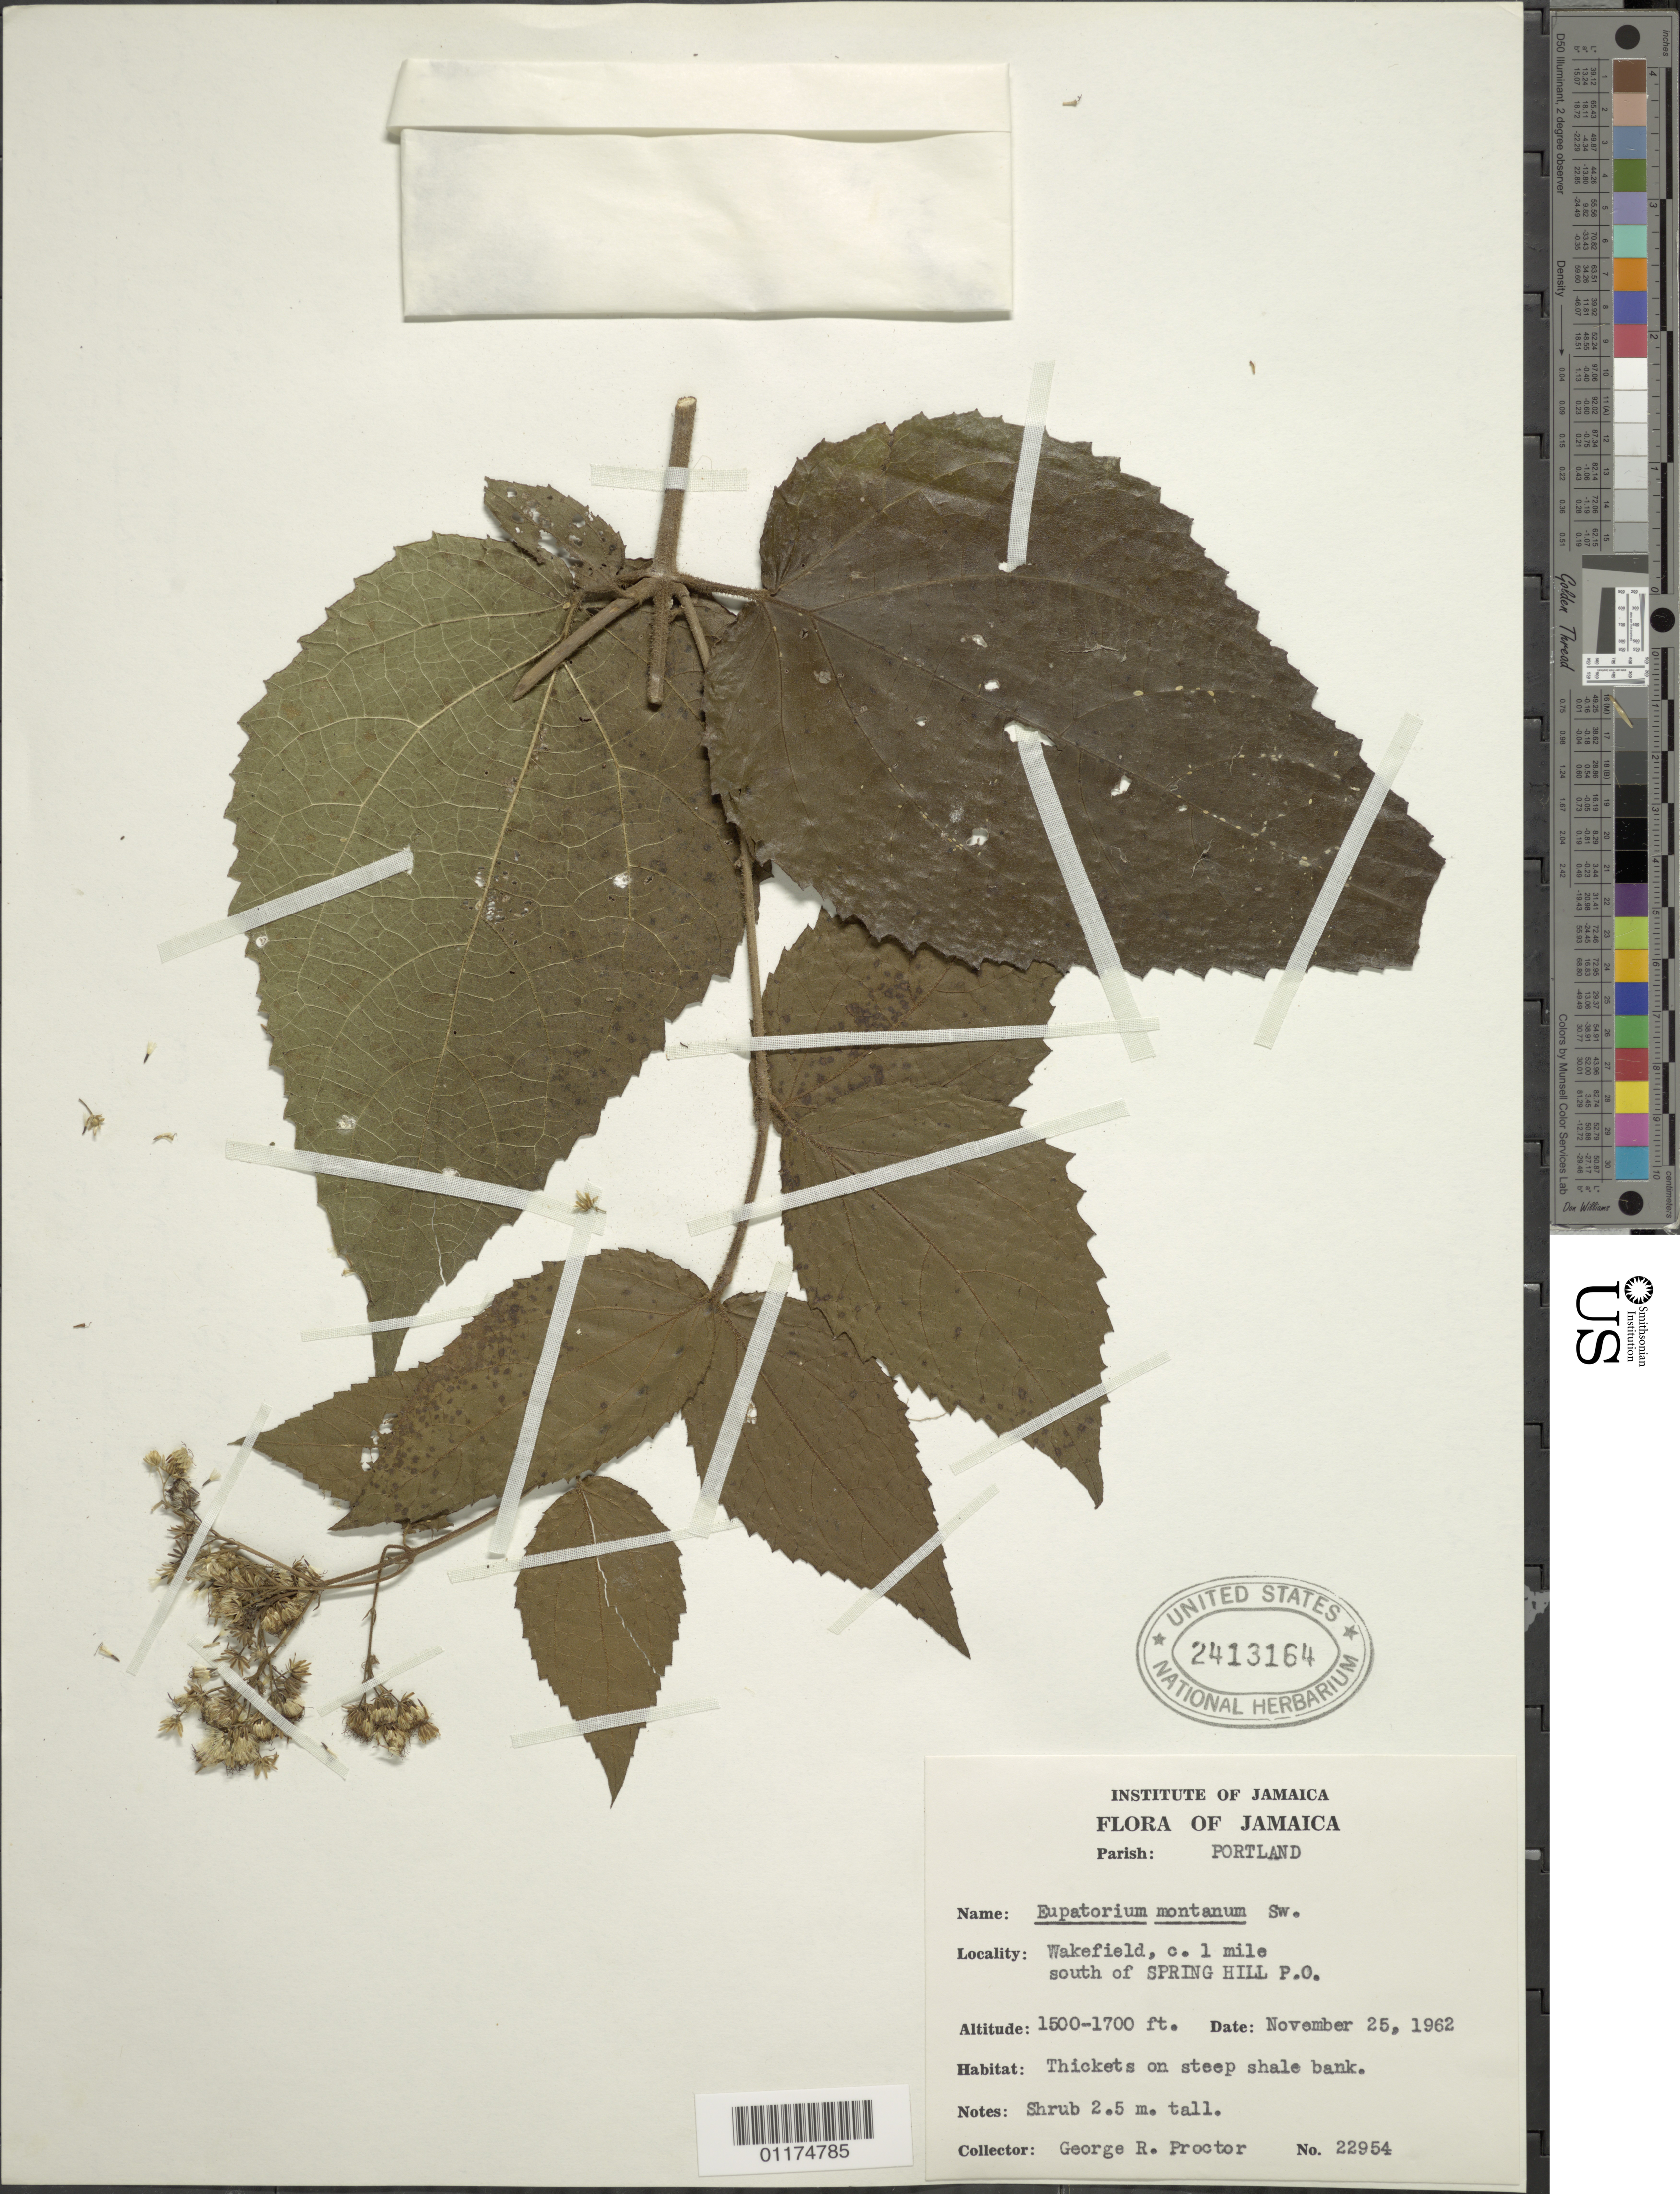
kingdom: Plantae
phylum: Tracheophyta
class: Magnoliopsida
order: Asterales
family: Asteraceae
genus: Koanophyllon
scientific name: Koanophyllon montanum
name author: (Sw.) R.M. King & H. Rob.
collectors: G. R. Proctor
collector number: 22954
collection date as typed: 25 Nov 1962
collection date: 1962-11-25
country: Jamaica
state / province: Portland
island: Jamaica I.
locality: Wakefield, c. 1 mile south of SOUTH HILL P.O.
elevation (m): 457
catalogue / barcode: US 2413164